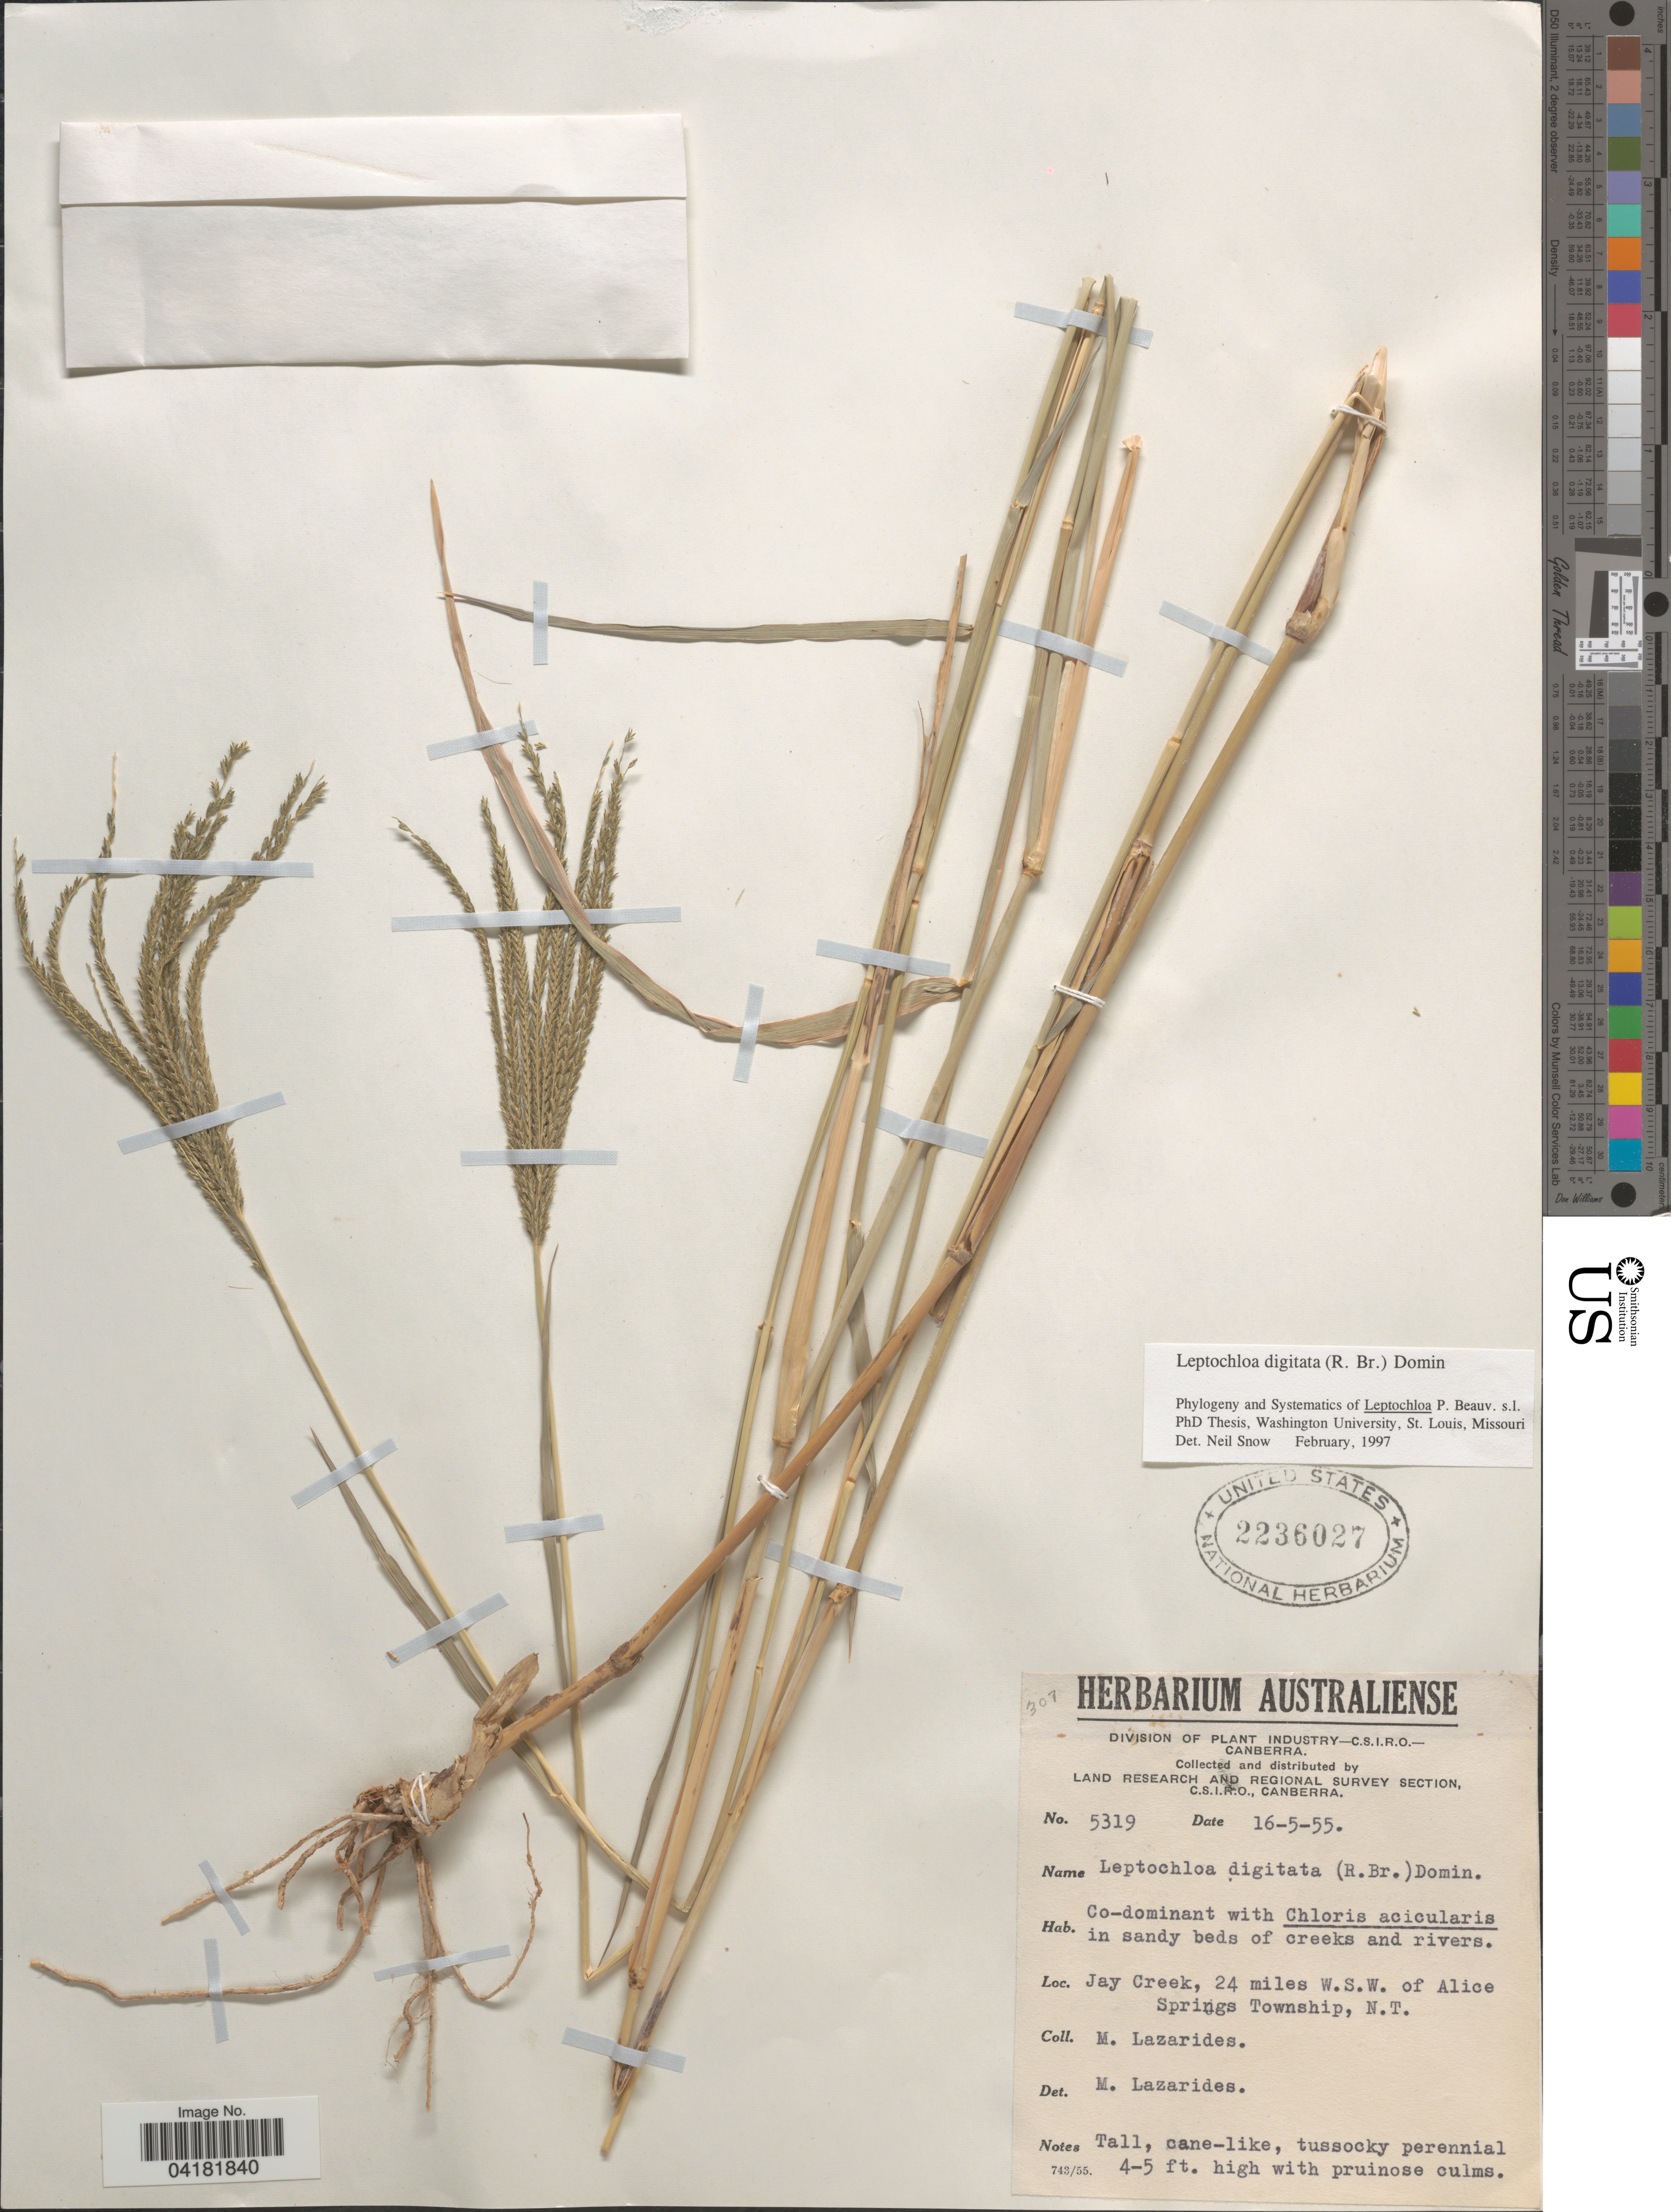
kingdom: Plantae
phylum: Tracheophyta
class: Liliopsida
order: Poales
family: Poaceae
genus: Leptochloa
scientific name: Leptochloa digitata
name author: (R. Br.) Domin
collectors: M. Lazarides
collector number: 5319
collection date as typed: Transcribed d/m/y: 16/5/55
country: Australia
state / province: Northern Territory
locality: Australiense. Jay Creek, 24 miles W.S.W. of Alice Springs Township.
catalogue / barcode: US 2236027